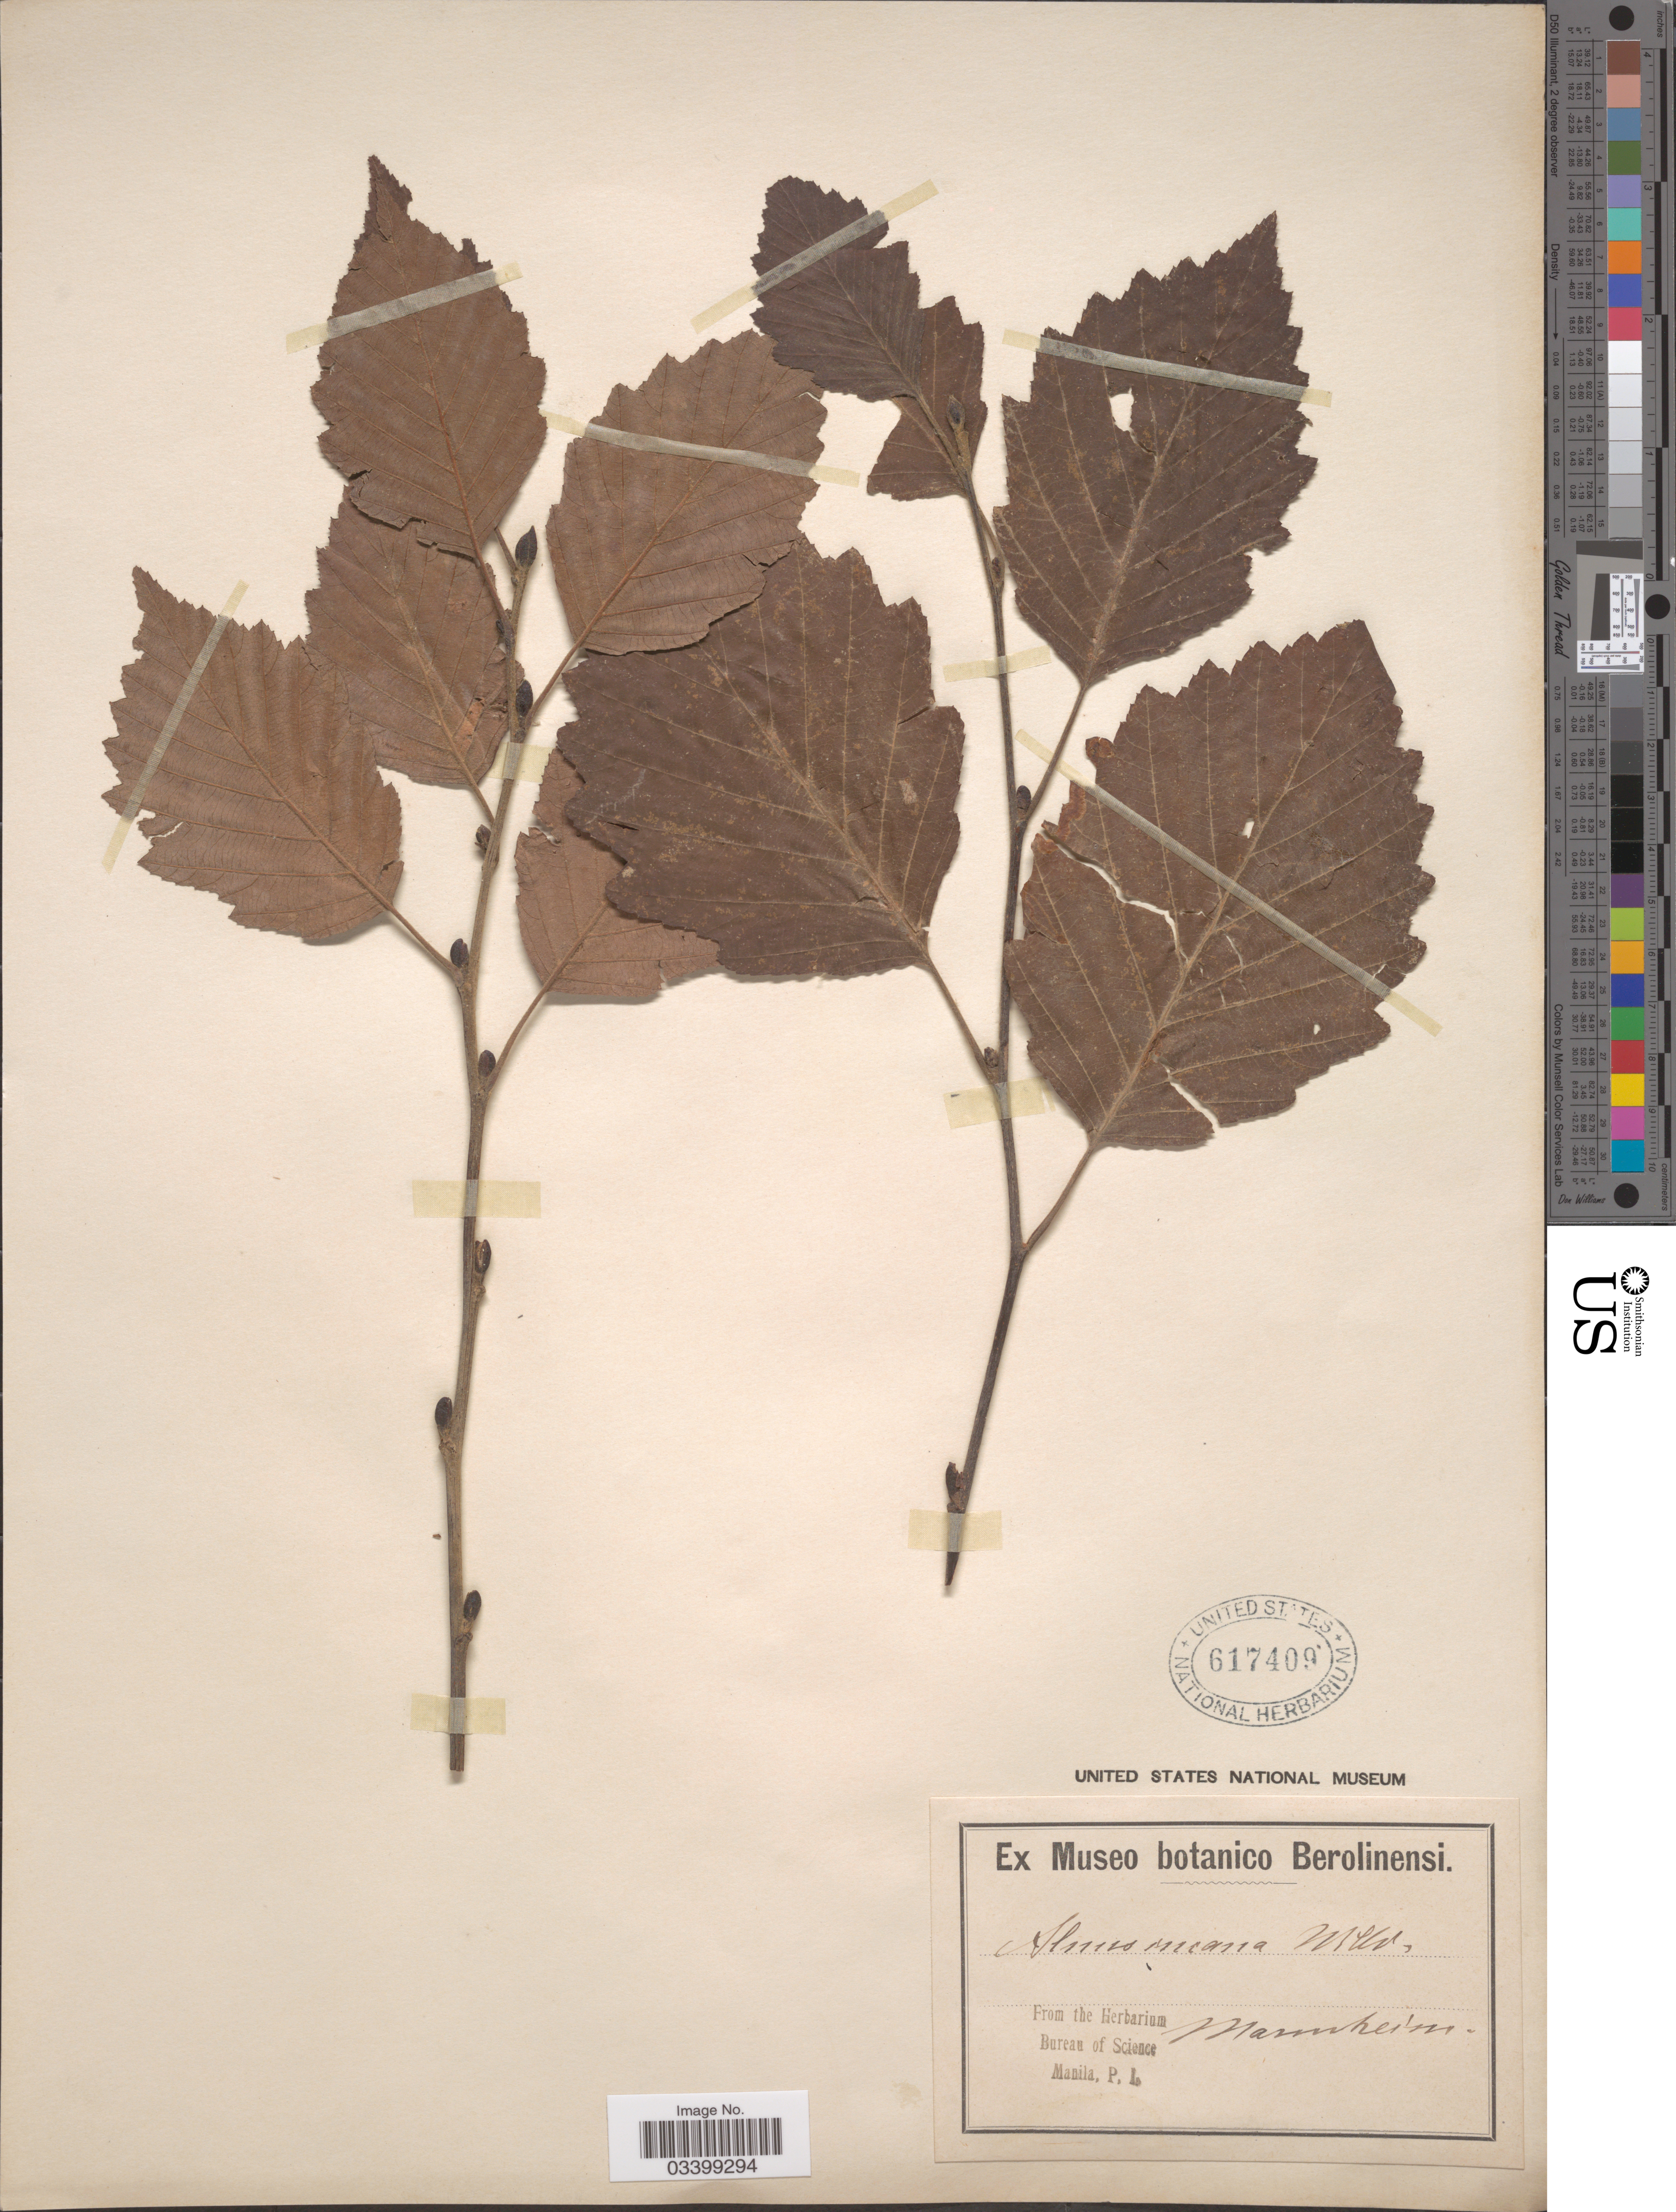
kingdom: Plantae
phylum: Tracheophyta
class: Magnoliopsida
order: Fagales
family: Betulaceae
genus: Alnus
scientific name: Alnus incana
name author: (L.) Moench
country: Germany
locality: Mannheim.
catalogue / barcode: US 617409